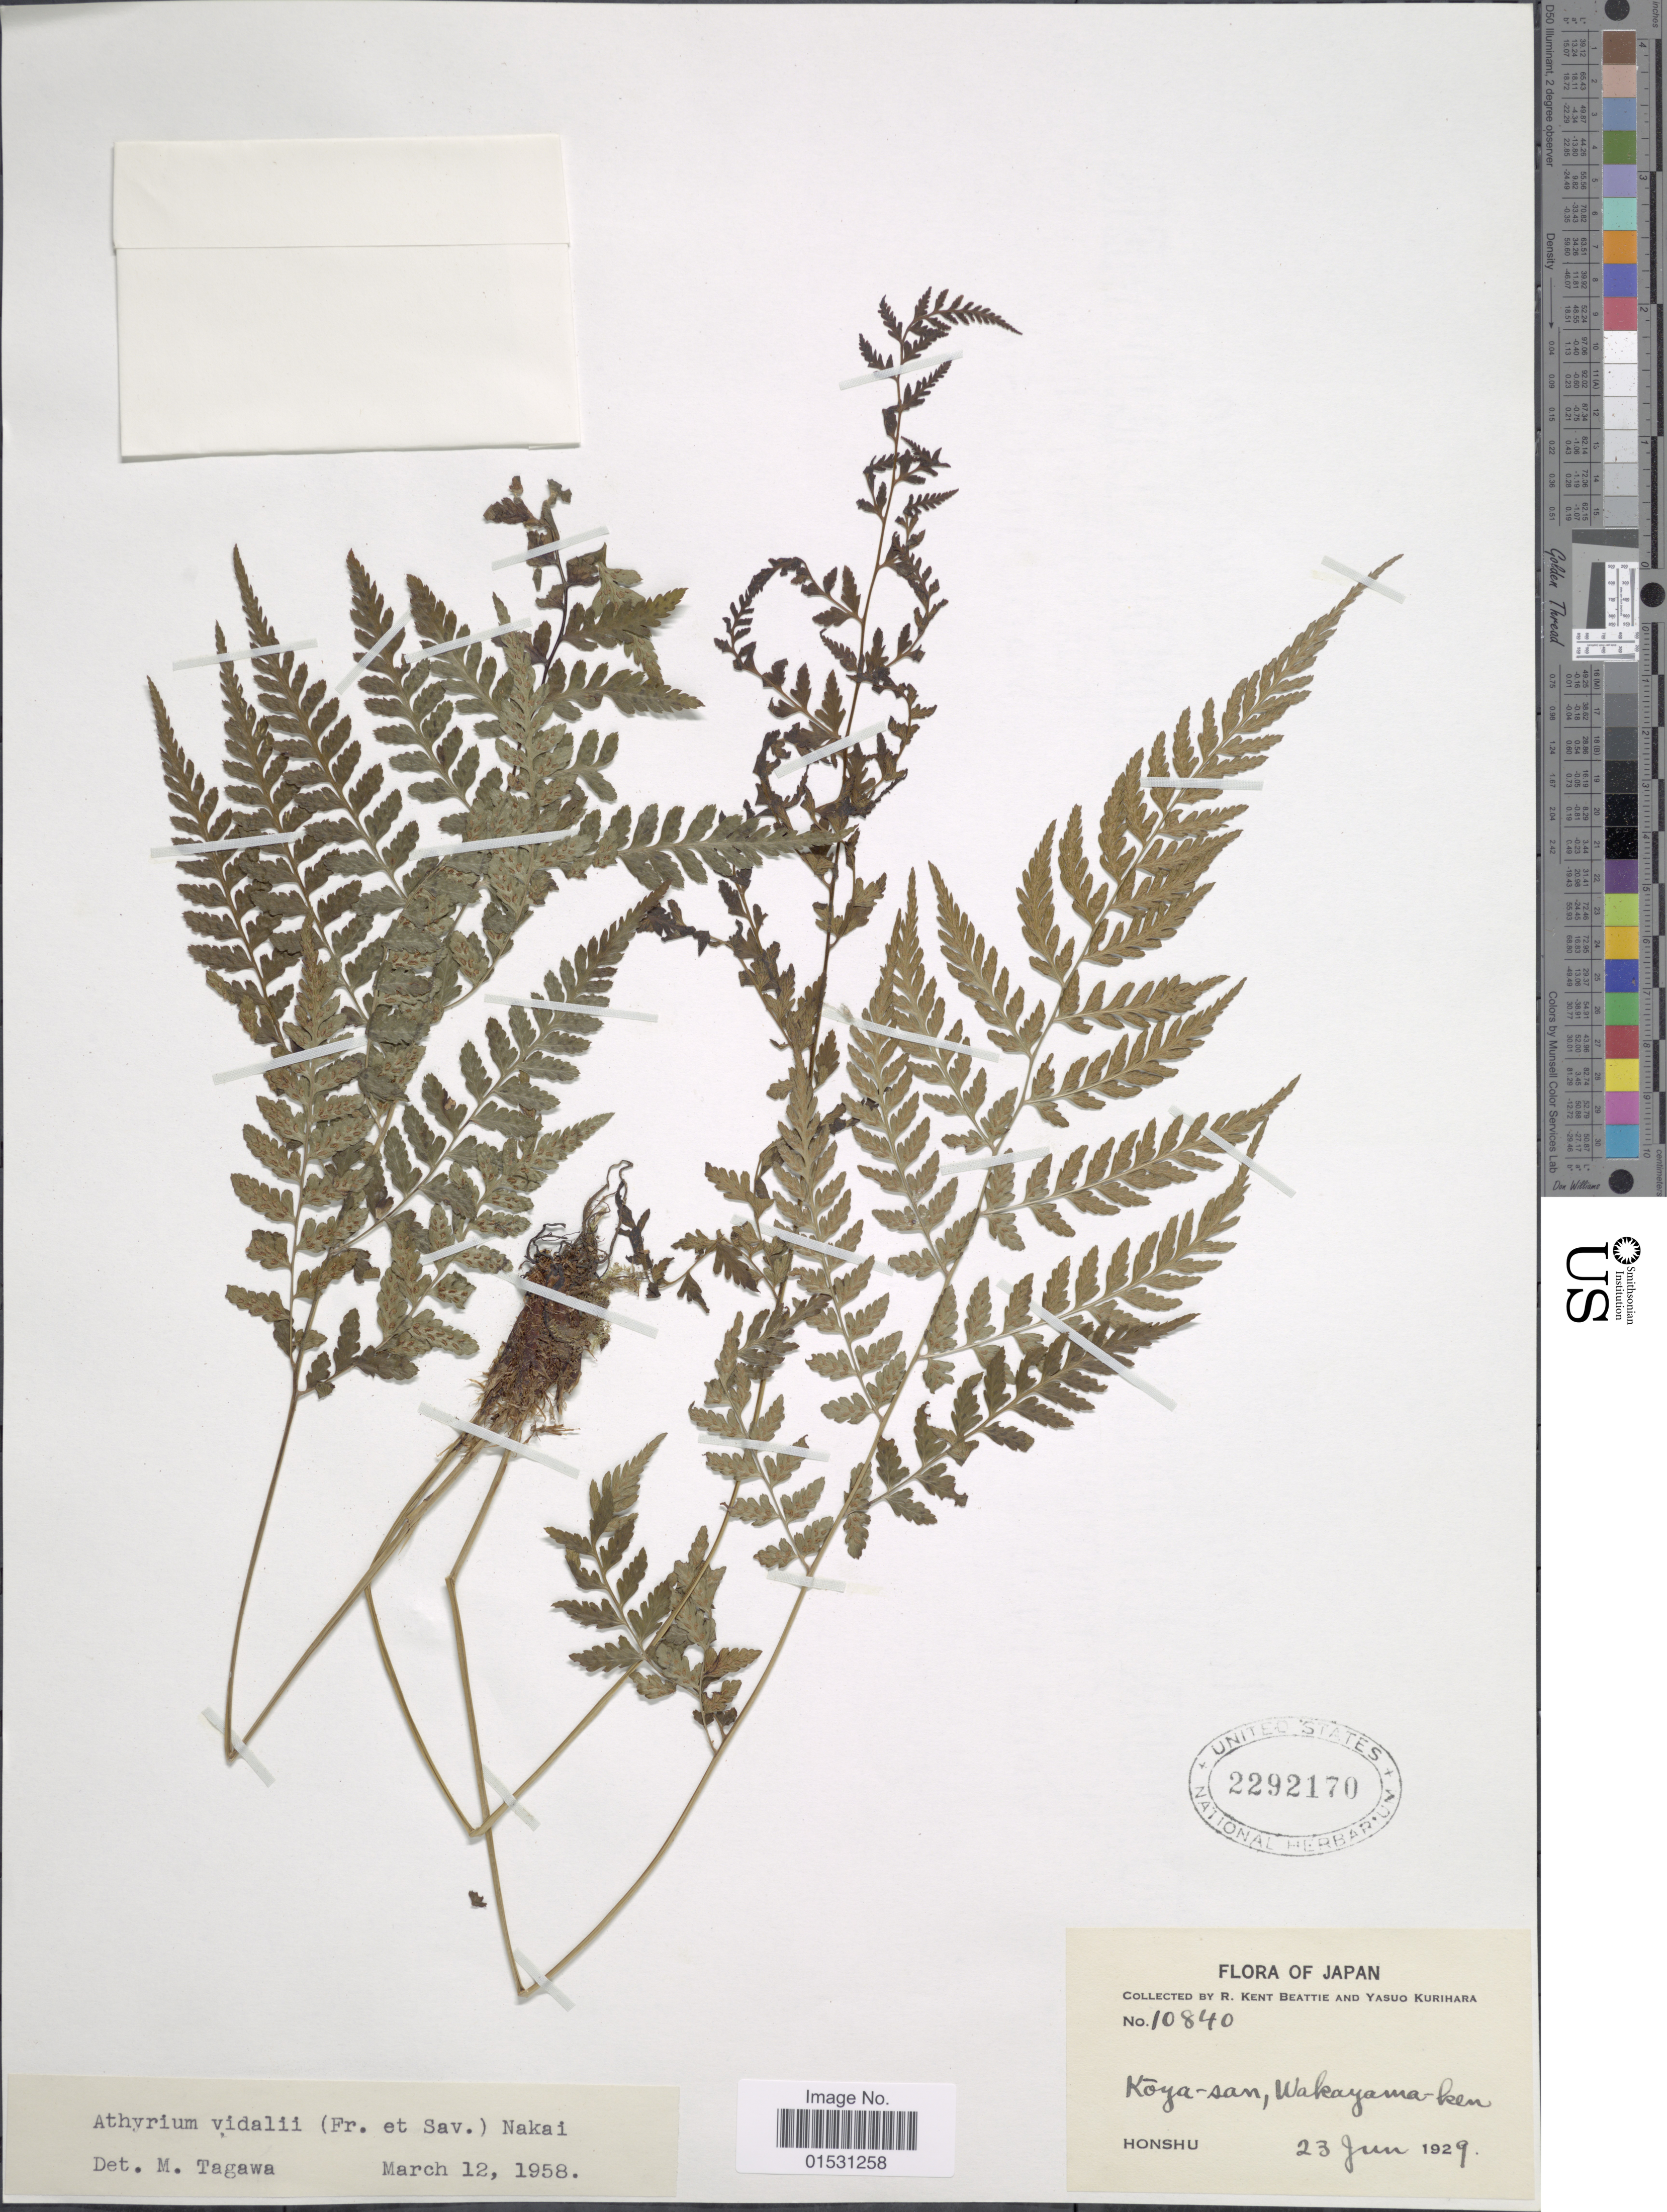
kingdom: Plantae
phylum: Tracheophyta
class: Polypodiopsida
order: Polypodiales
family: Athyriaceae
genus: Athyrium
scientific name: Athyrium vidalii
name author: (Franch. & Sav.) Nakai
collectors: R. K. Beattie & Y. Kurihara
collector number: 10840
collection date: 1929-06-23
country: Japan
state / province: Wakayama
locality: Koya-san, Wakayama-ken.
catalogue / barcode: US 2292170